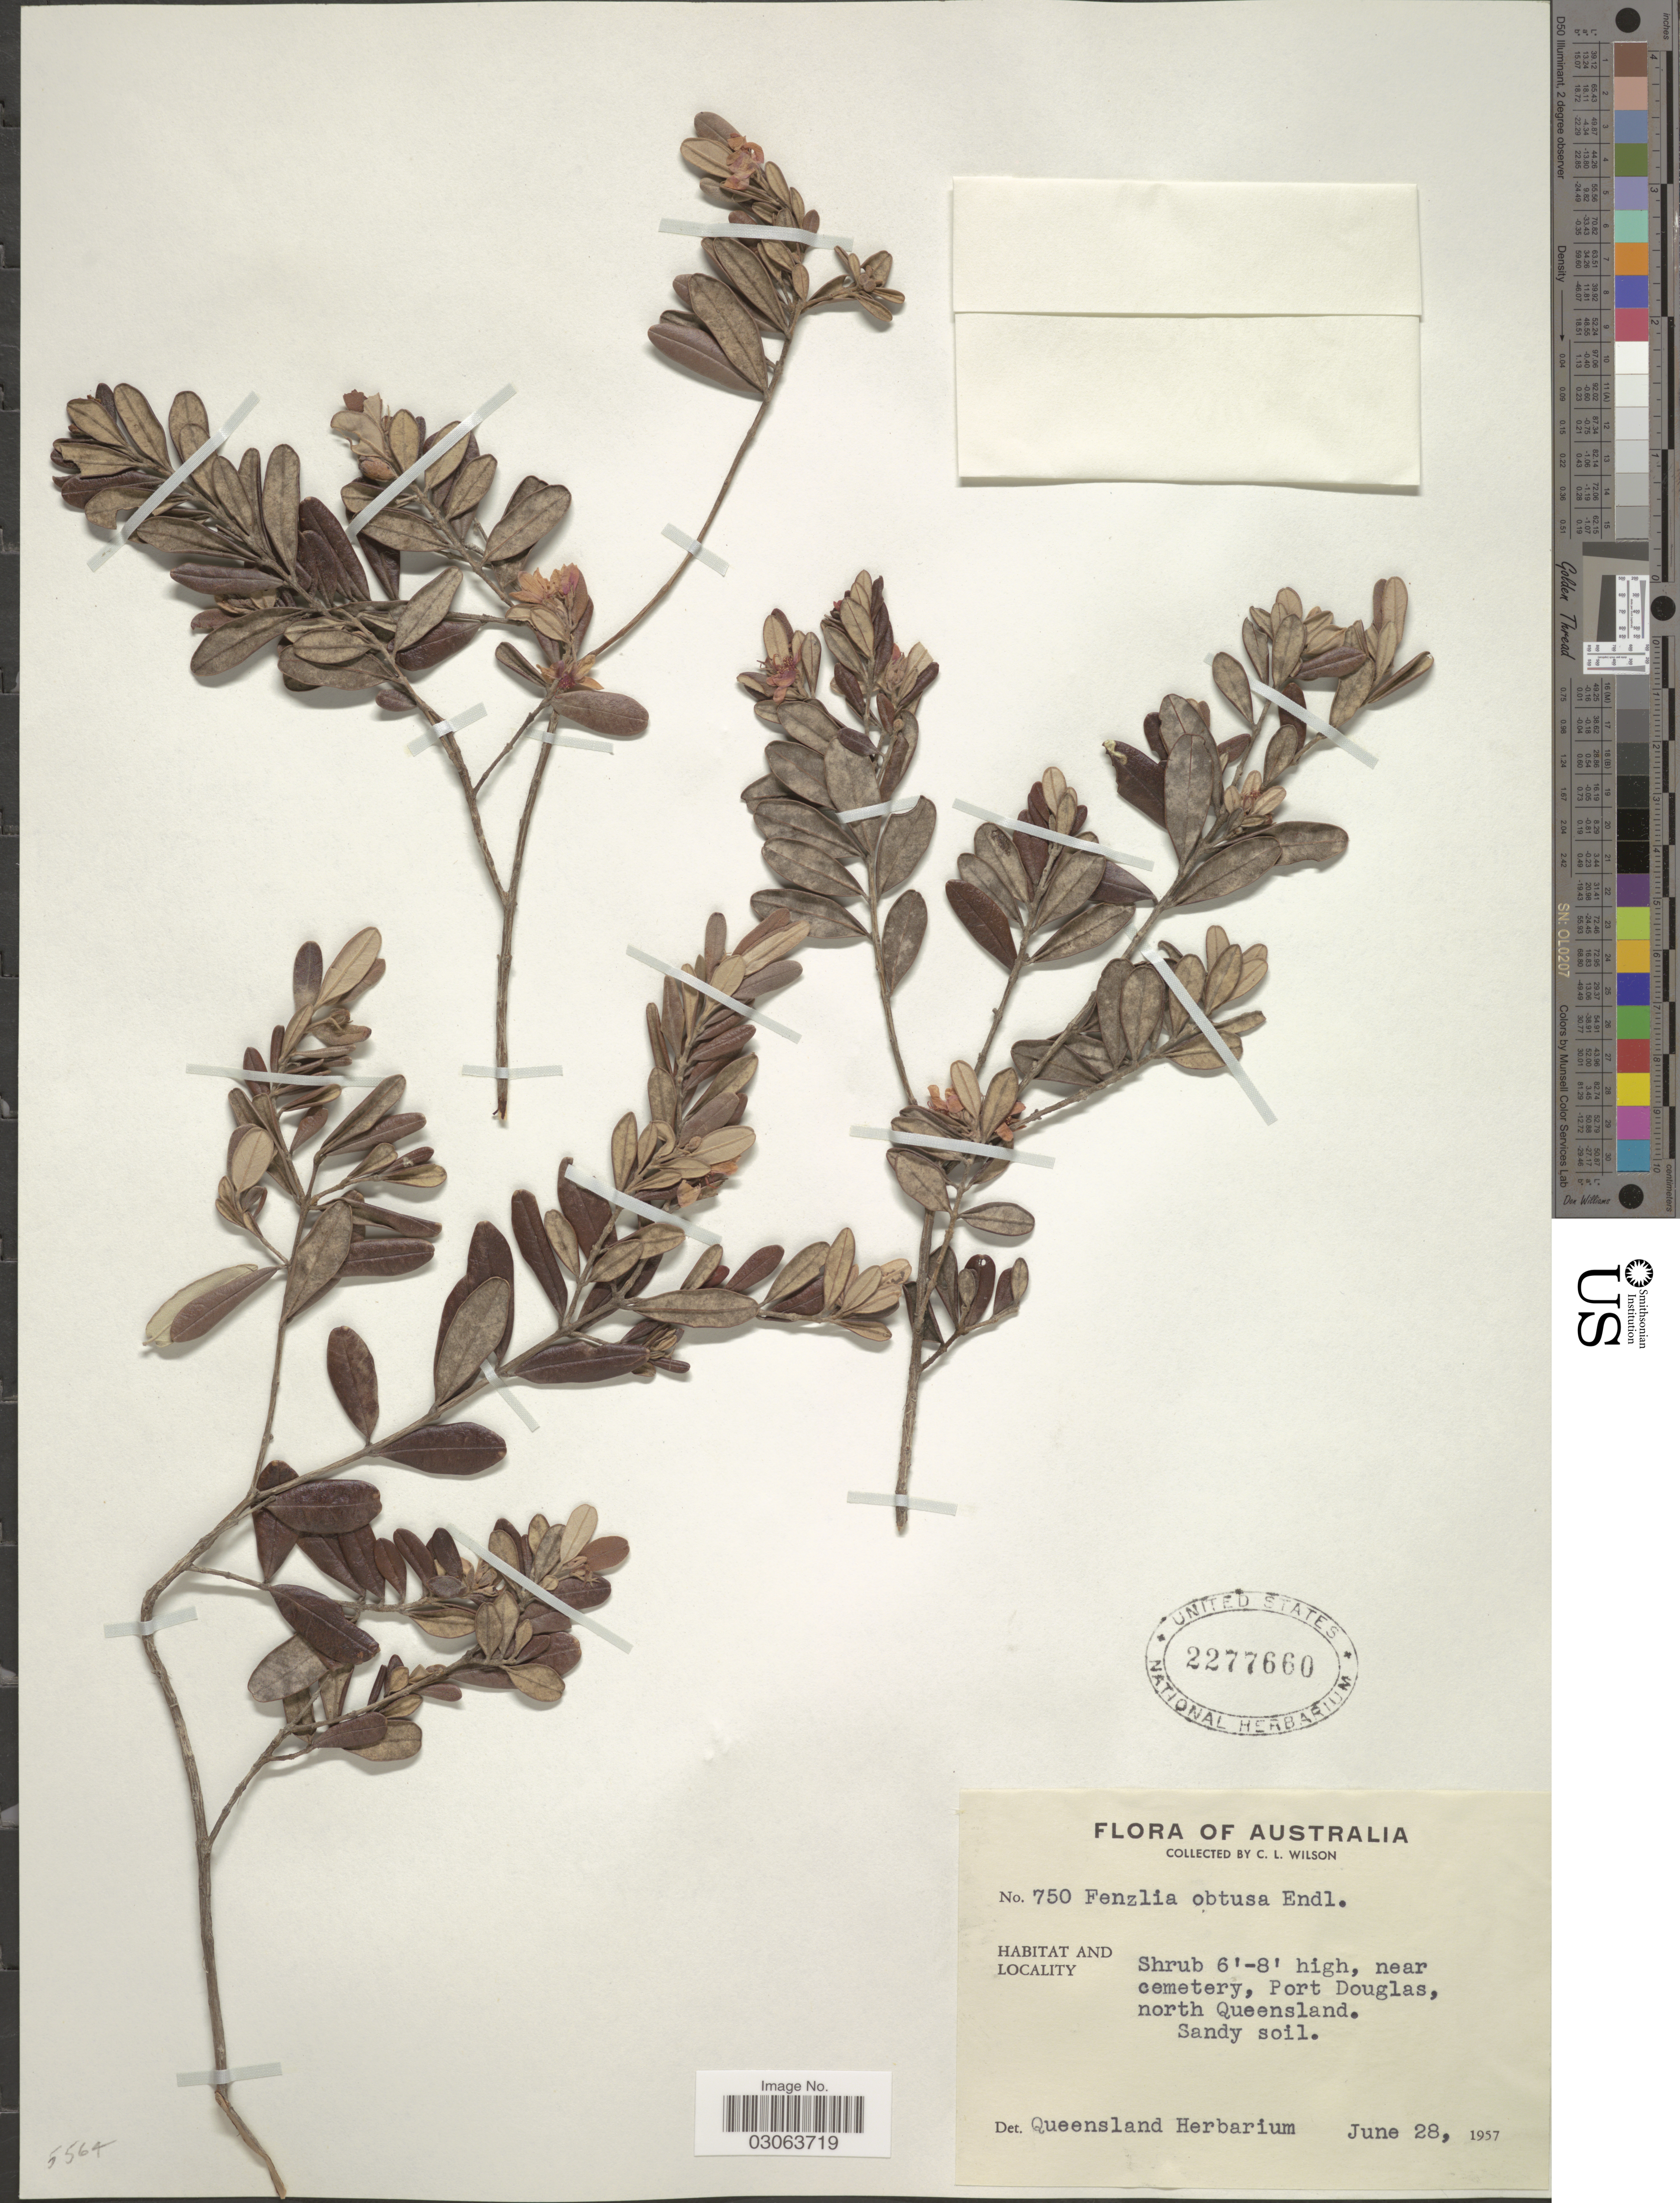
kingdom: Plantae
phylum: Tracheophyta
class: Magnoliopsida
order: Myrtales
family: Myrtaceae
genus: Myrtella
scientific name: Myrtella obtusa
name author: (Endl.) A.J. Scott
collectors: C. L. Wilson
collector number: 750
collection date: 1957-06-28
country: Australia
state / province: Queensland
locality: Near cemetery, Port Douglas, north Queensland.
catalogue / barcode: US 2277660